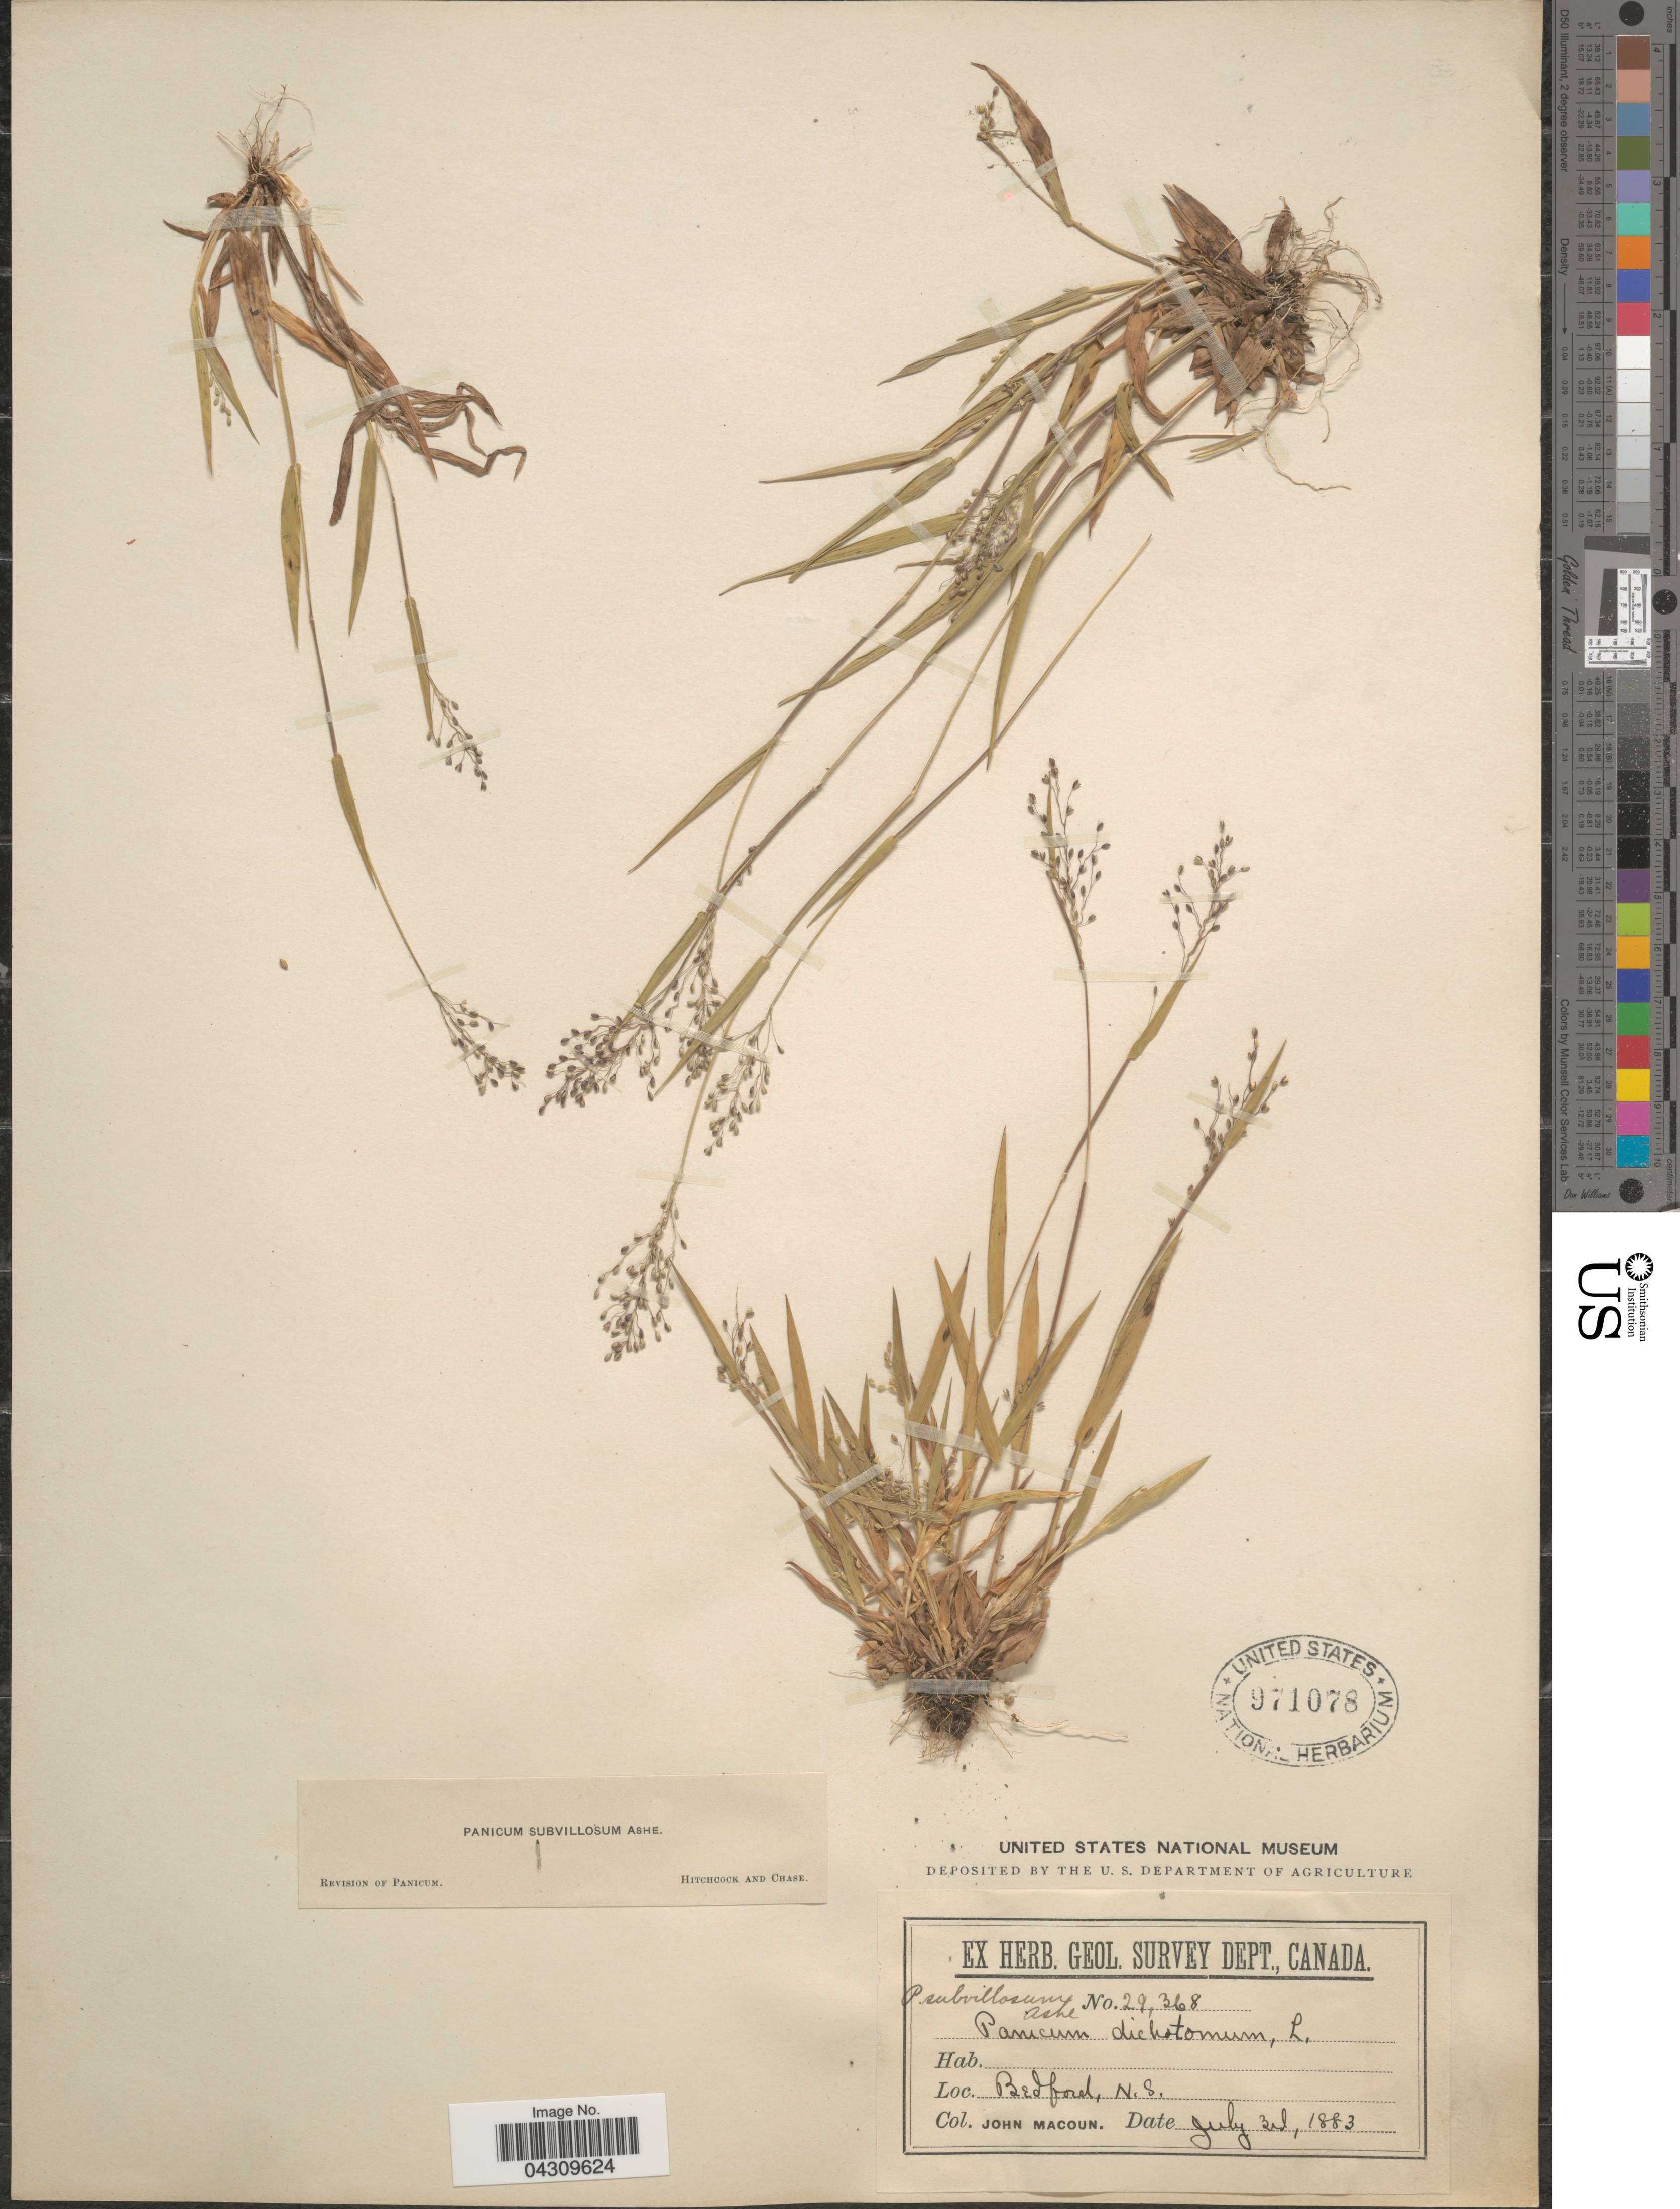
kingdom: Plantae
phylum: Tracheophyta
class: Liliopsida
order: Poales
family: Poaceae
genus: Dichanthelium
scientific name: Dichanthelium acuminatum var. acuminatum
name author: (Sw.) Gould & C.A. Clark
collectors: J. Macoun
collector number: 29368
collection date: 1883-07-03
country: Canada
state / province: Nova Scotia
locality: Geol. Survey Dept. Bedford.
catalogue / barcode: US 971078